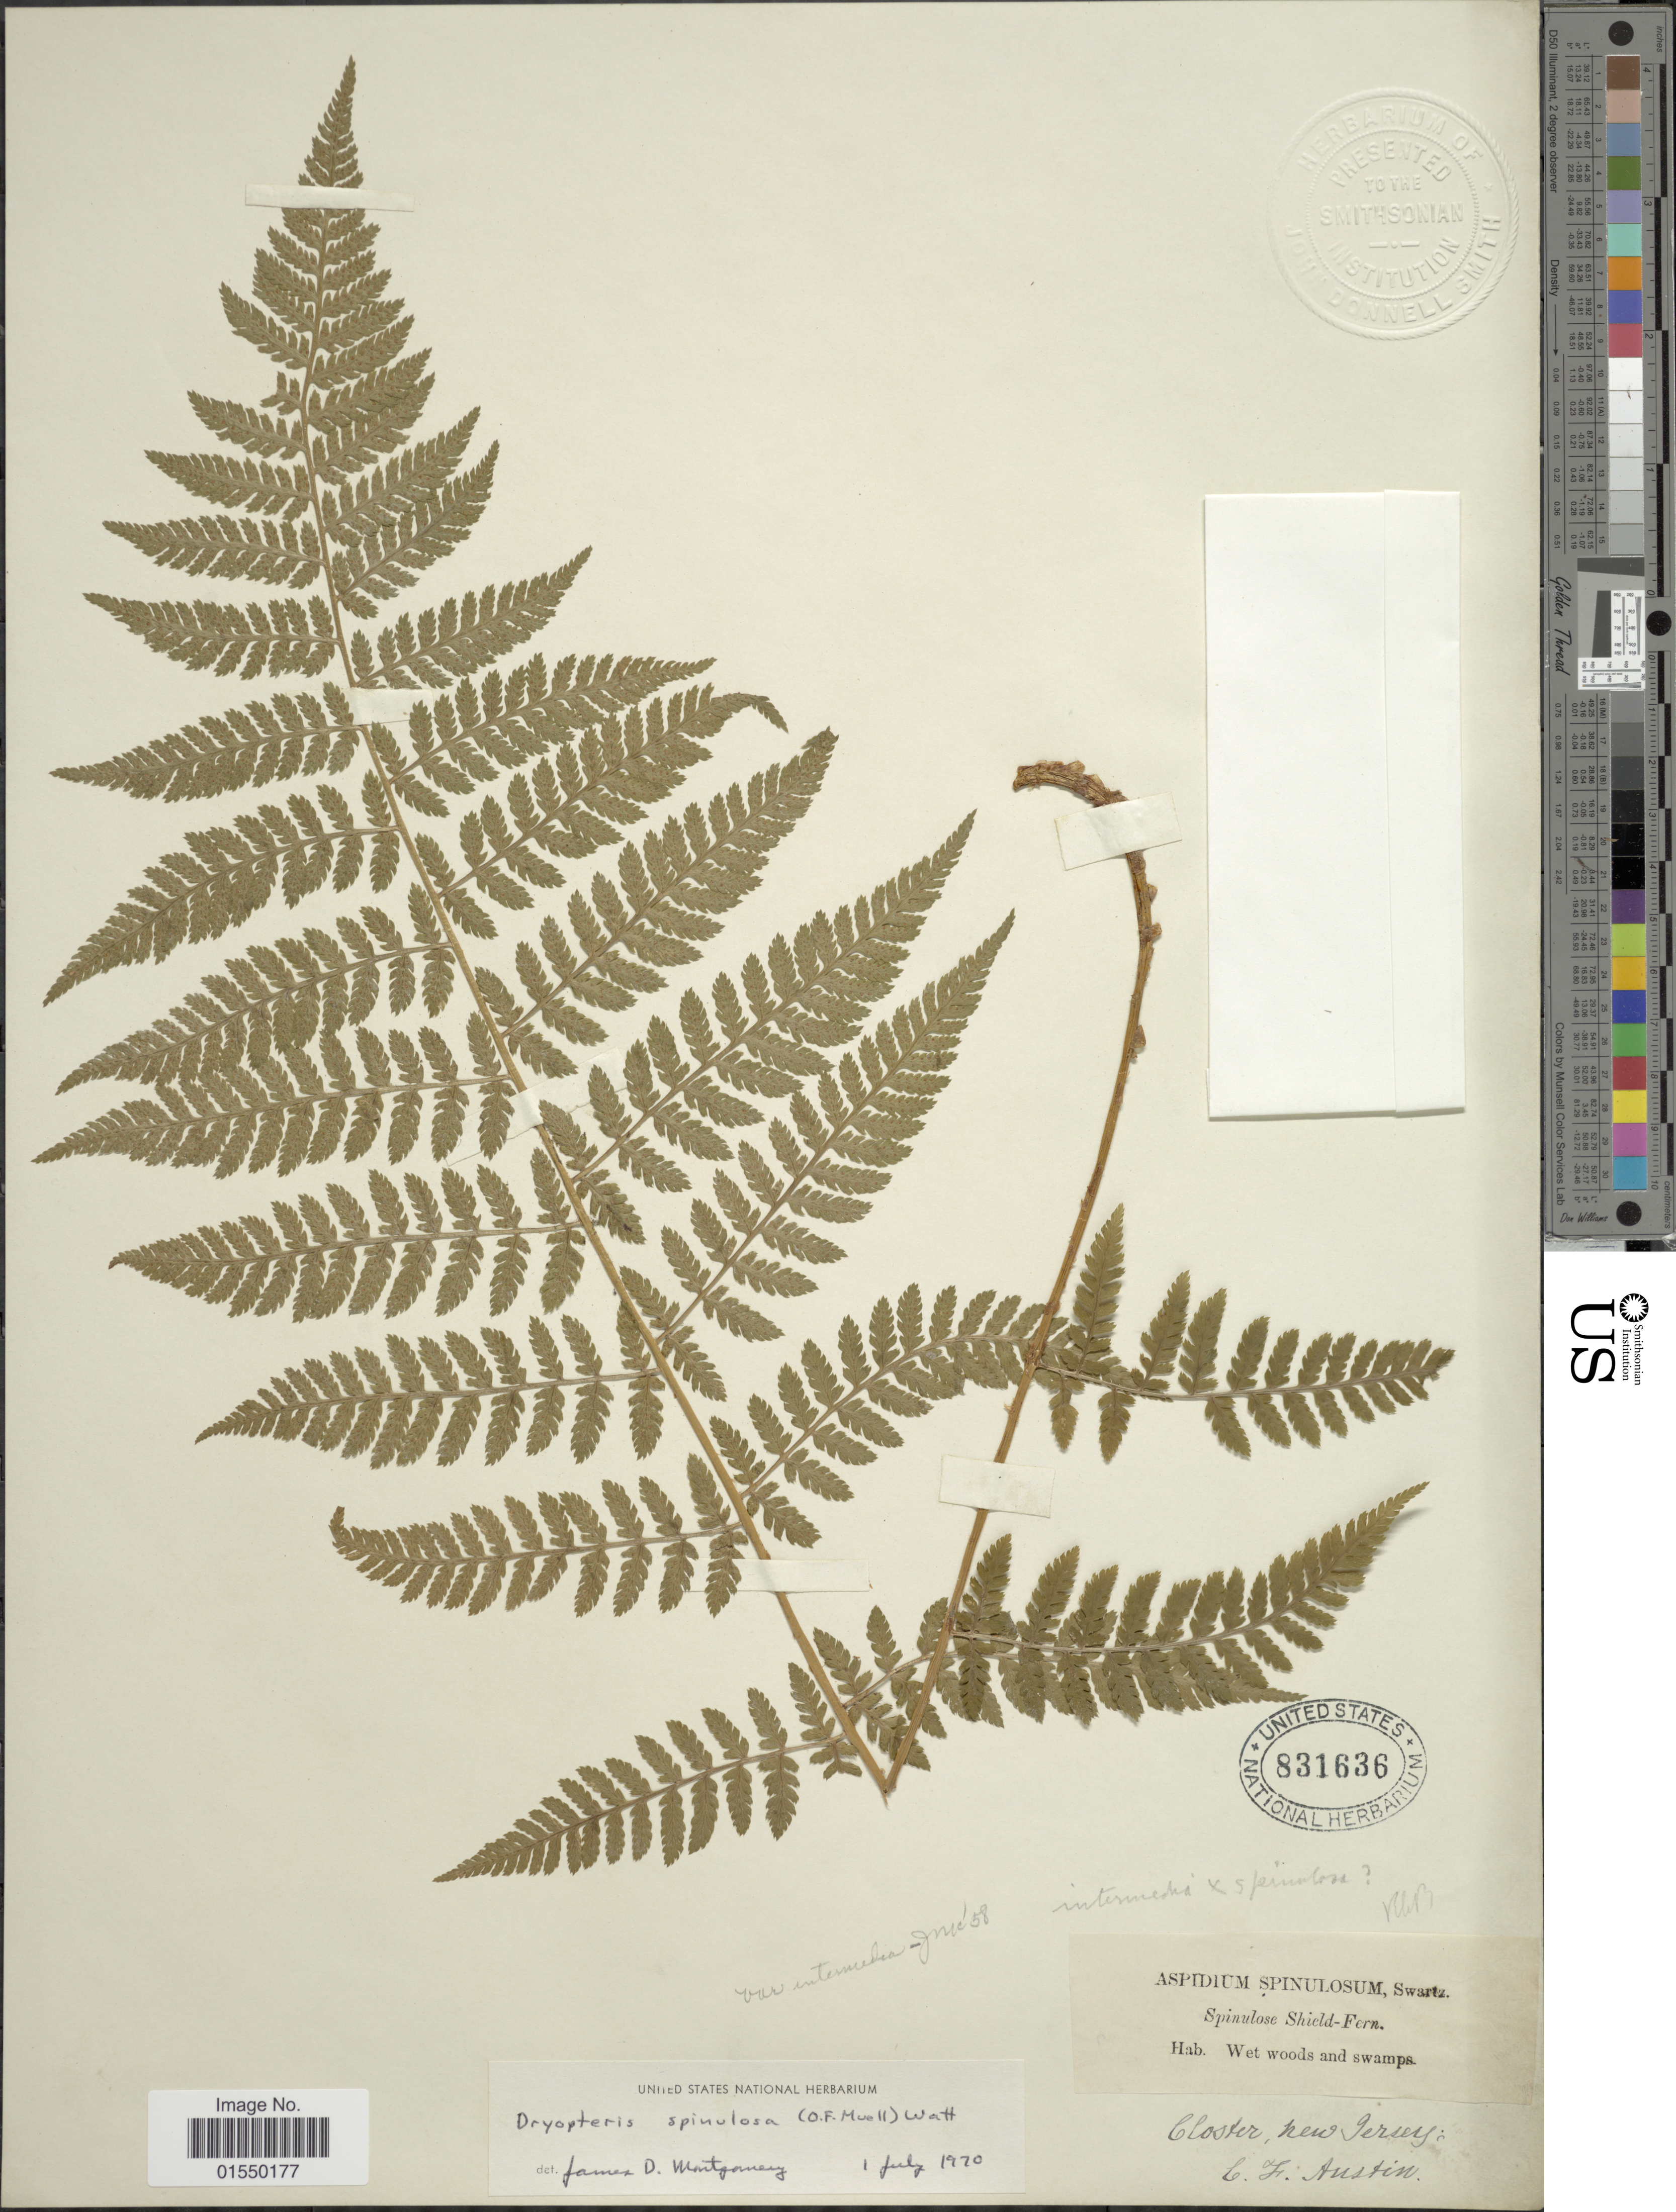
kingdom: Plantae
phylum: Tracheophyta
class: Polypodiopsida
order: Polypodiales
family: Dryopteridaceae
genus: Dryopteris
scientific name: Dryopteris carthusiana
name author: (Villars) H.P. Fuchs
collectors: C. F. Austin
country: United States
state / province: New Jersey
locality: Closter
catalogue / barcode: US 831636